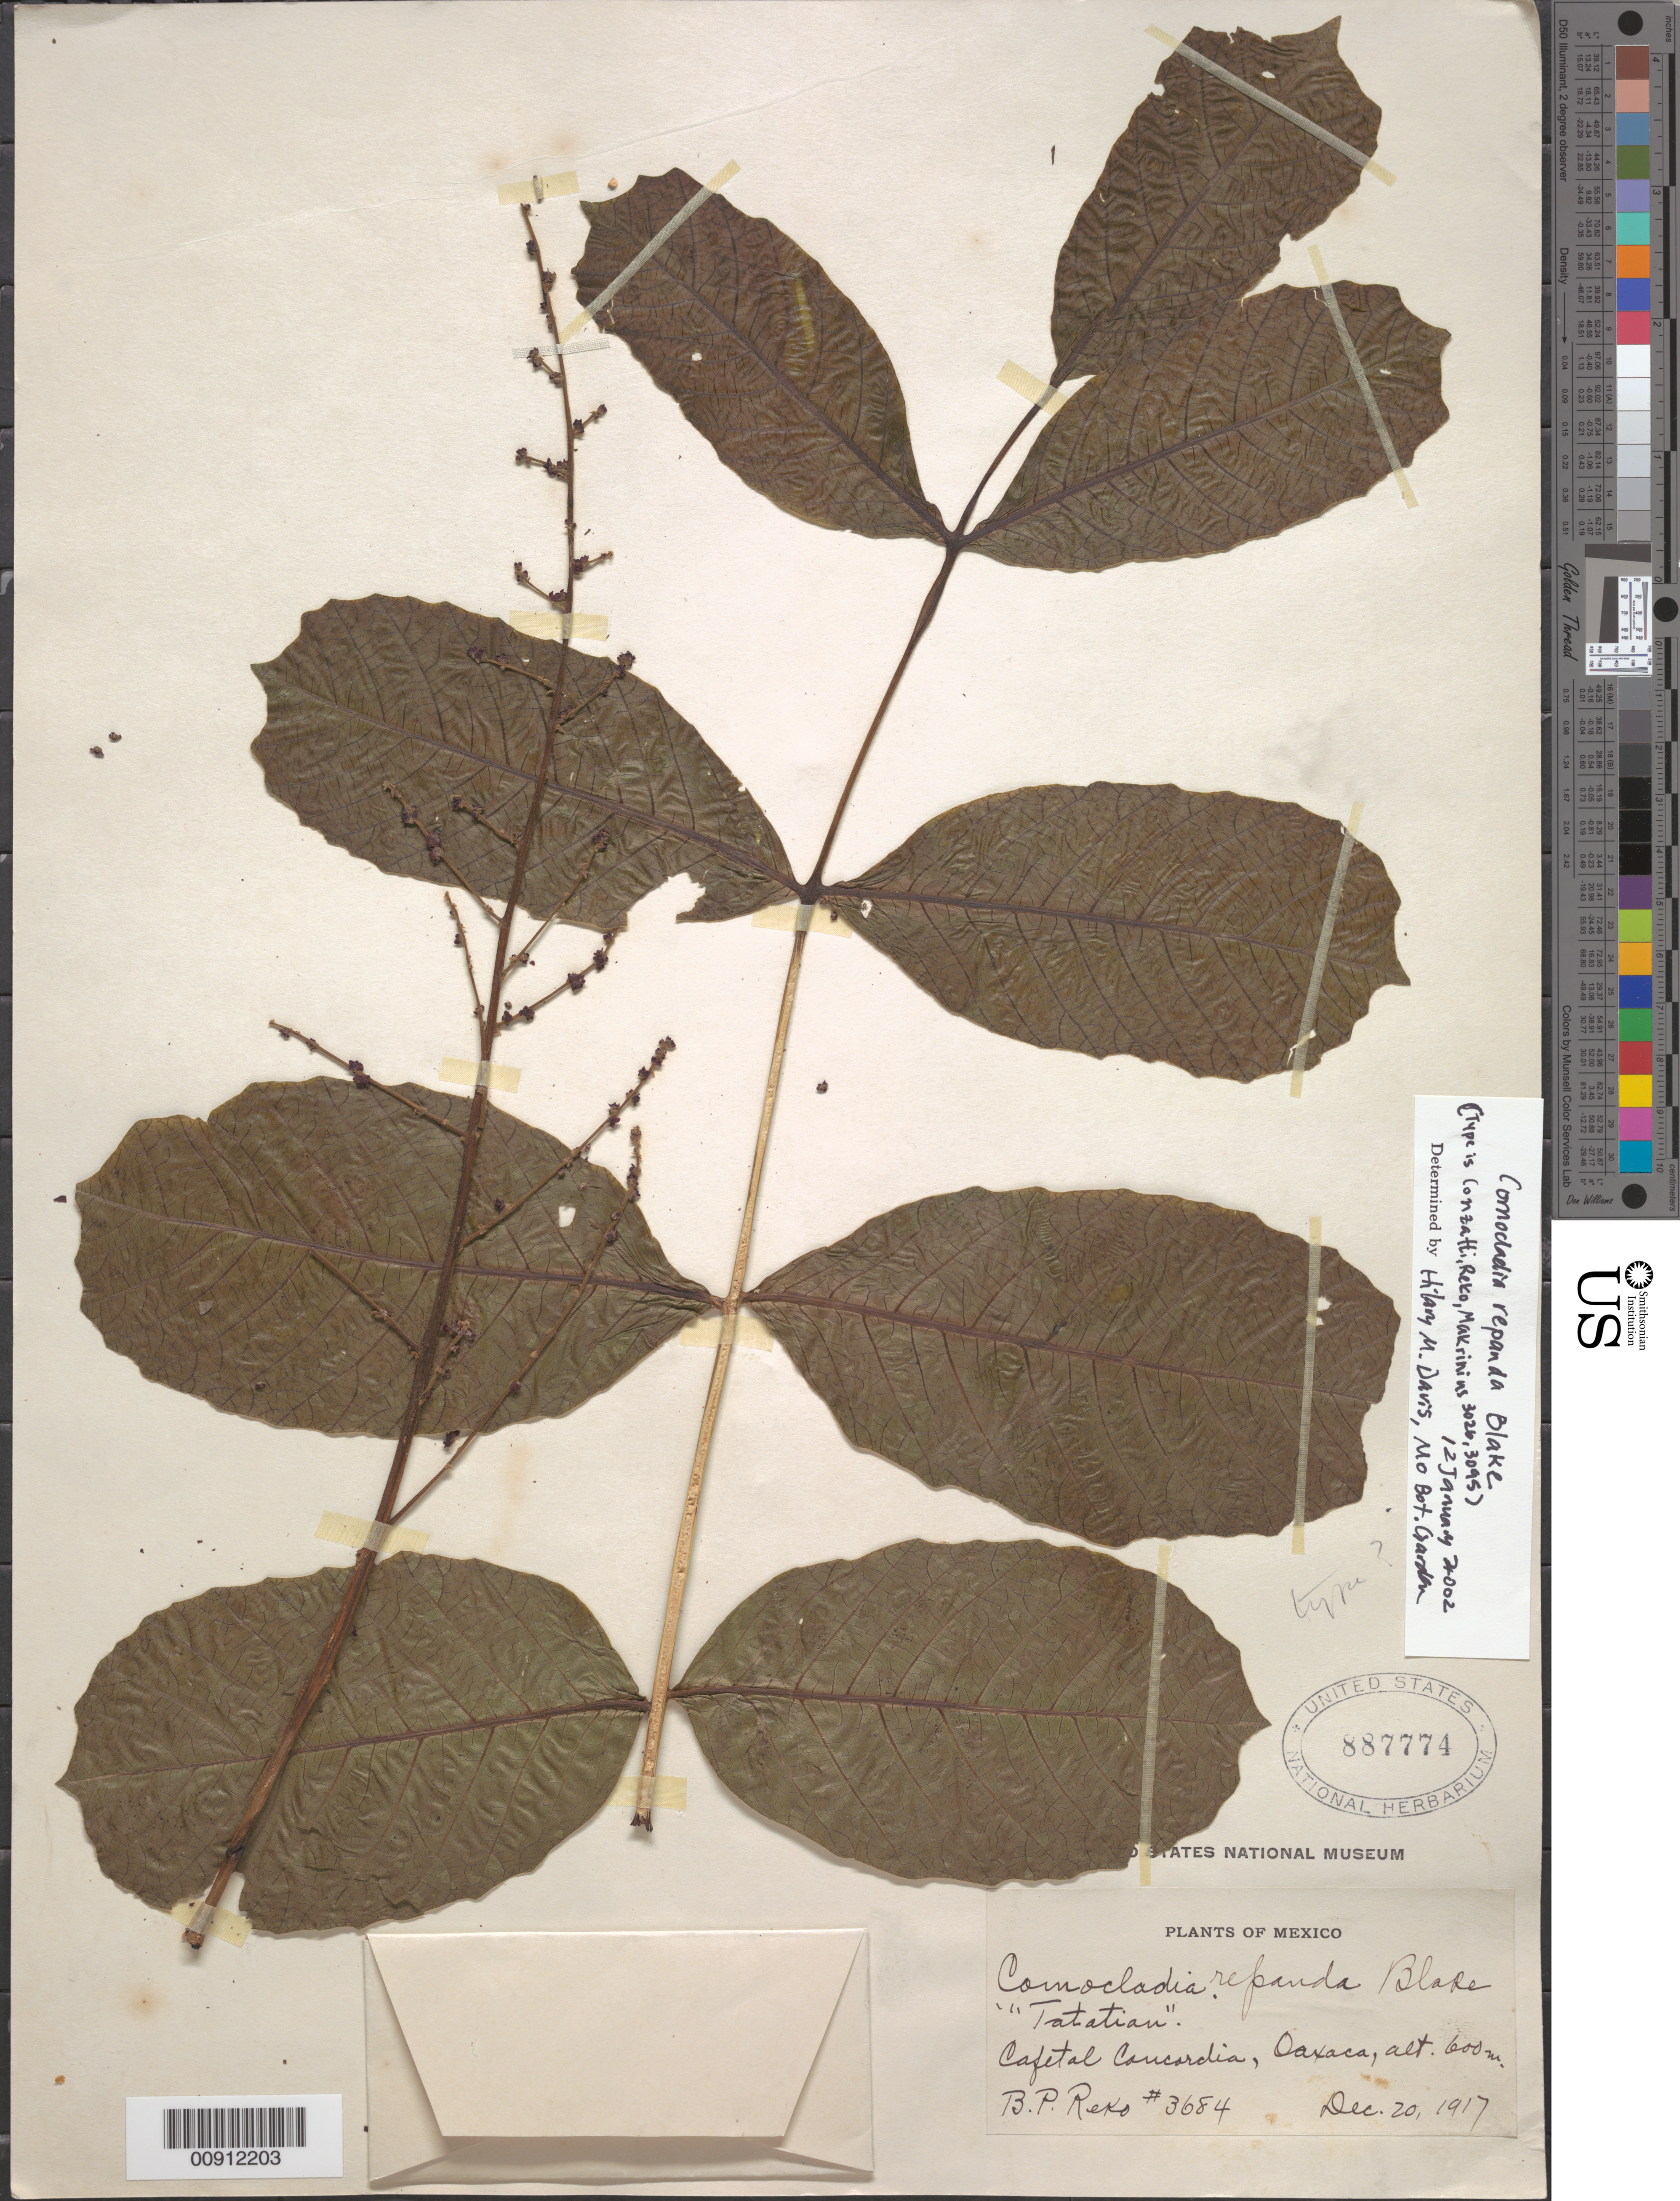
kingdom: Plantae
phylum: Tracheophyta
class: Magnoliopsida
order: Sapindales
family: Anacardiaceae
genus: Comocladia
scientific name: Comocladia repanda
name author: S.F. Blake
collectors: B. P. Reko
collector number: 3684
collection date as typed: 20 Dec 1917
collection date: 1917-12-20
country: Mexico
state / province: Oaxaca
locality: Cafetal Concordia, Oaxaca.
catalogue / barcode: US 887774